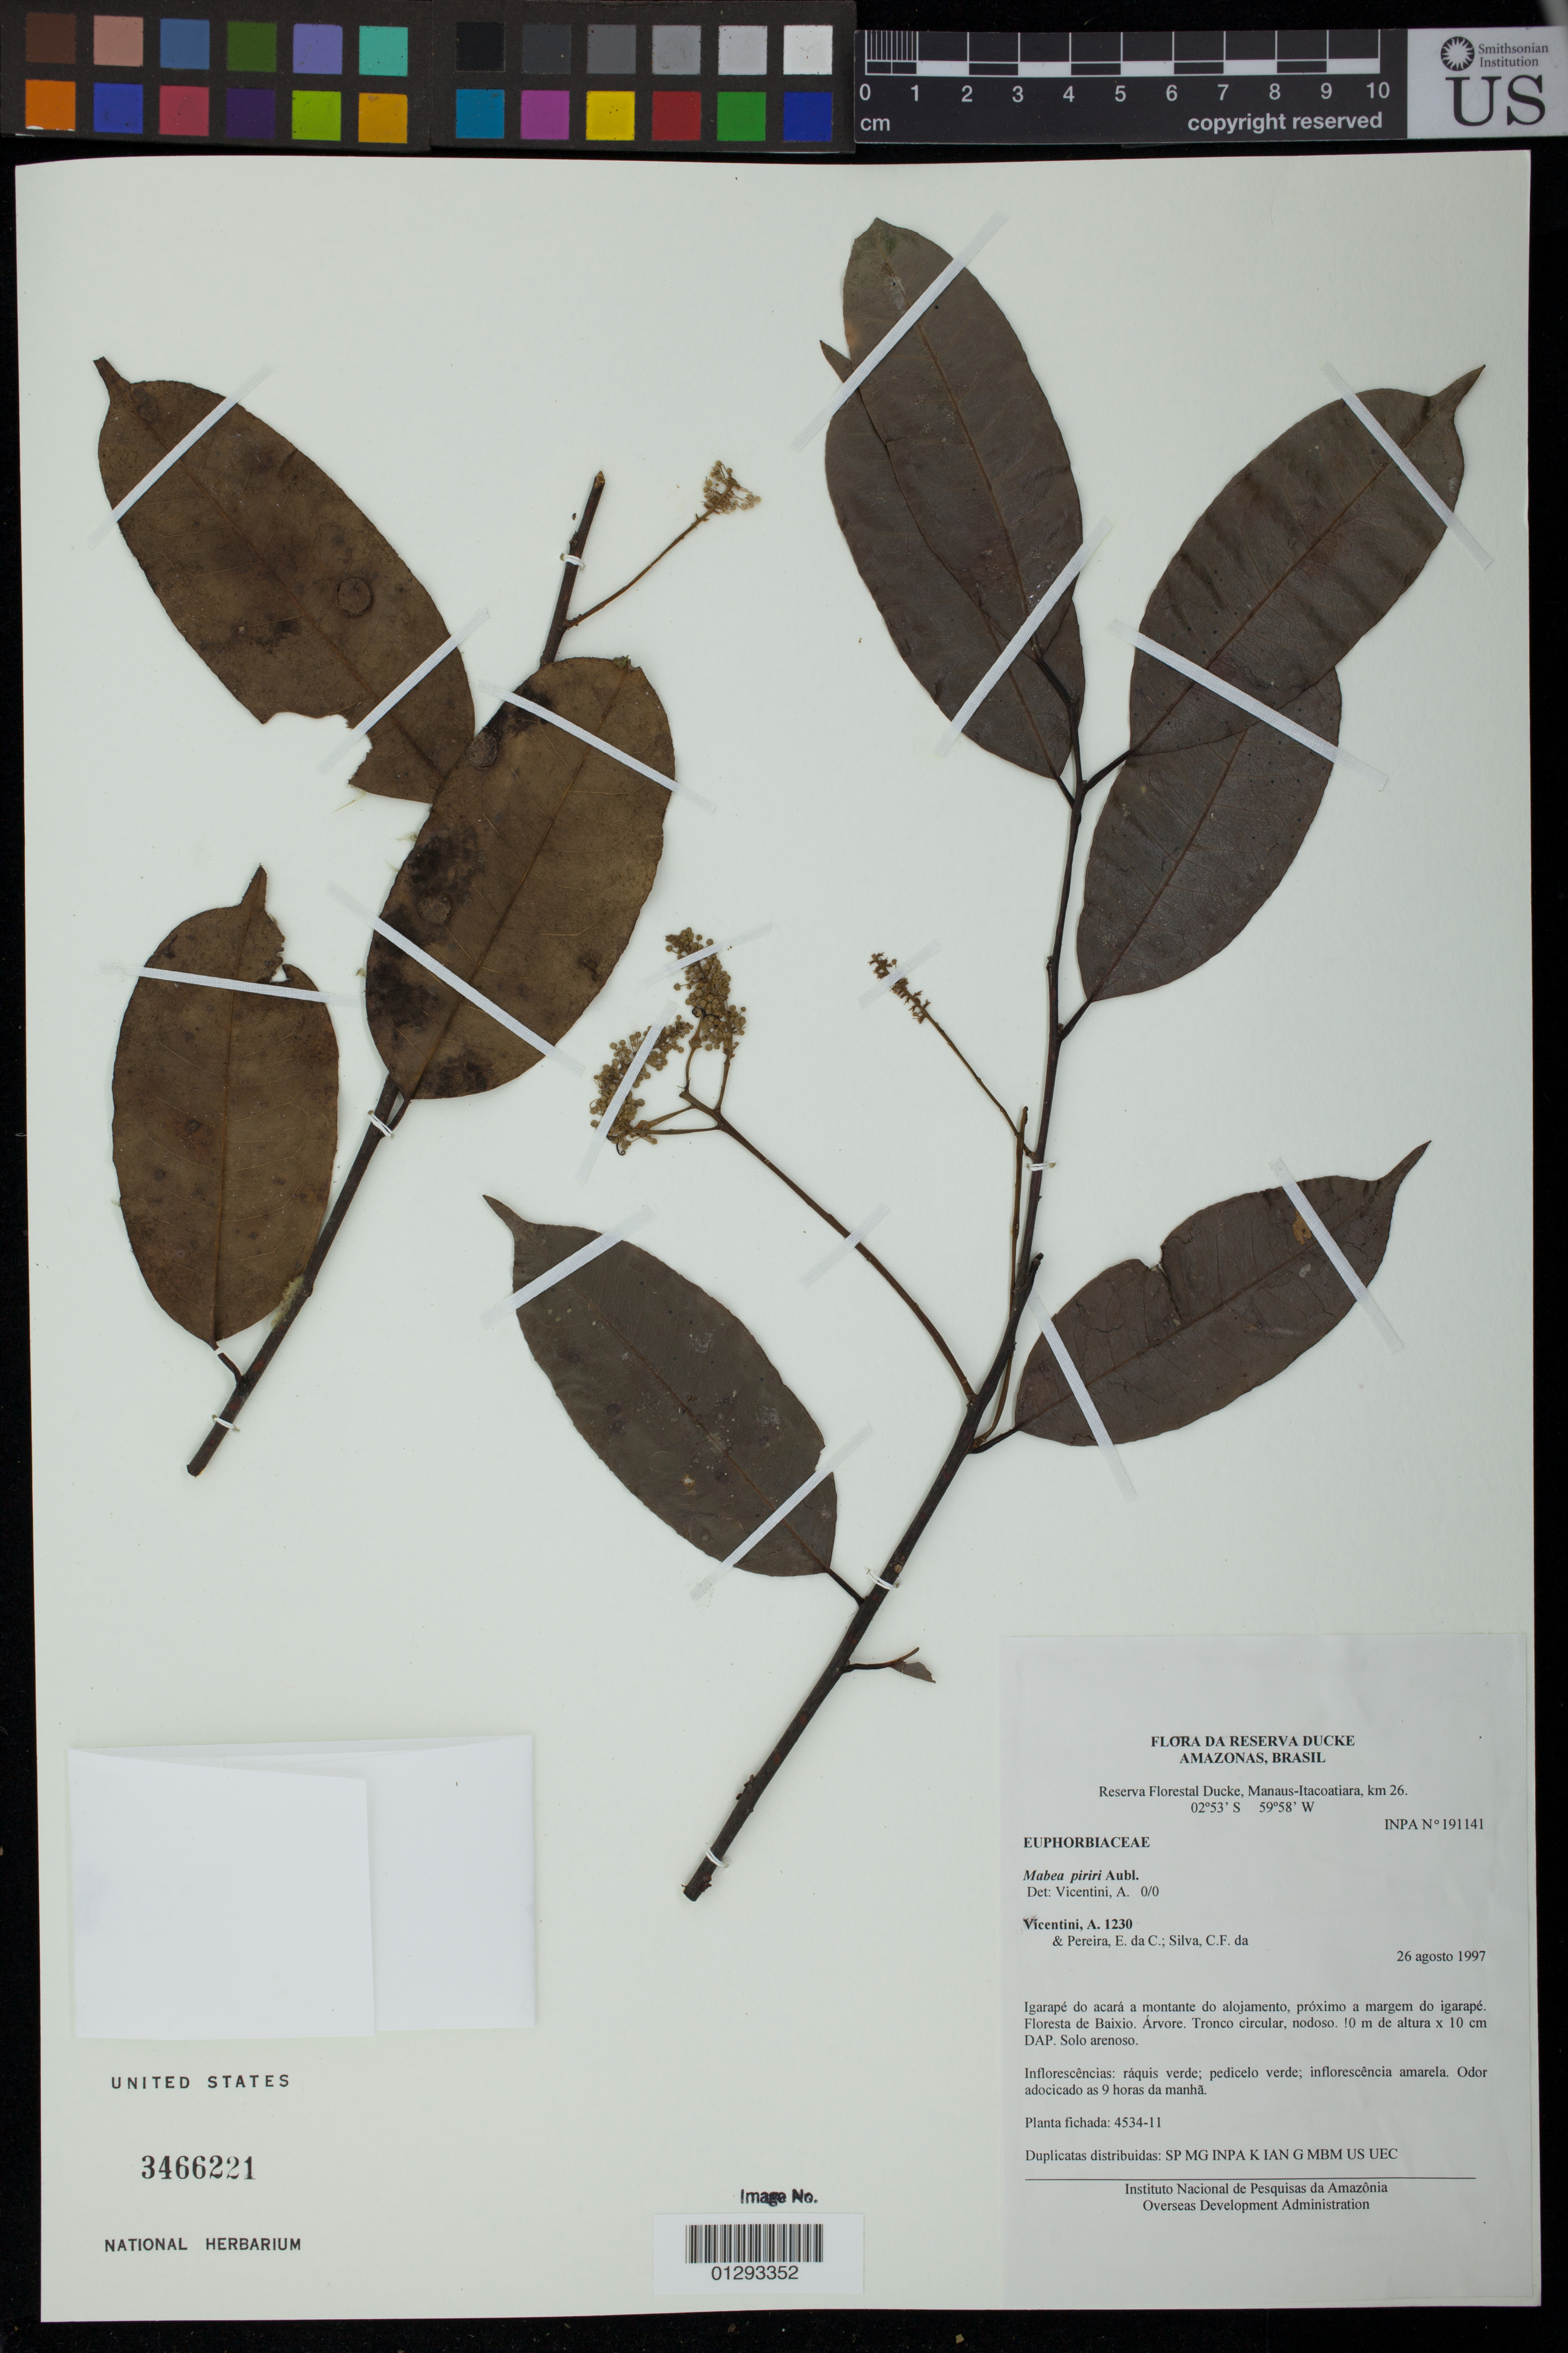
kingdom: Plantae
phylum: Tracheophyta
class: Magnoliopsida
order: Malpighiales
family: Euphorbiaceae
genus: Mabea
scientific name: Mabea piriri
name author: Aubl.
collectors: A. Vicentini, E. C. Pereira & C. F. Silva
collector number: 1230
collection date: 1997-08-26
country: Brazil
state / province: Amazonas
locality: Reserva Florestal Ducke, Manaus - Itacoatiara, km 26. Igarape do acara a montante do alojamento, proximo a margem do igarape. Floresta de Baixio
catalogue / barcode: US 3466221